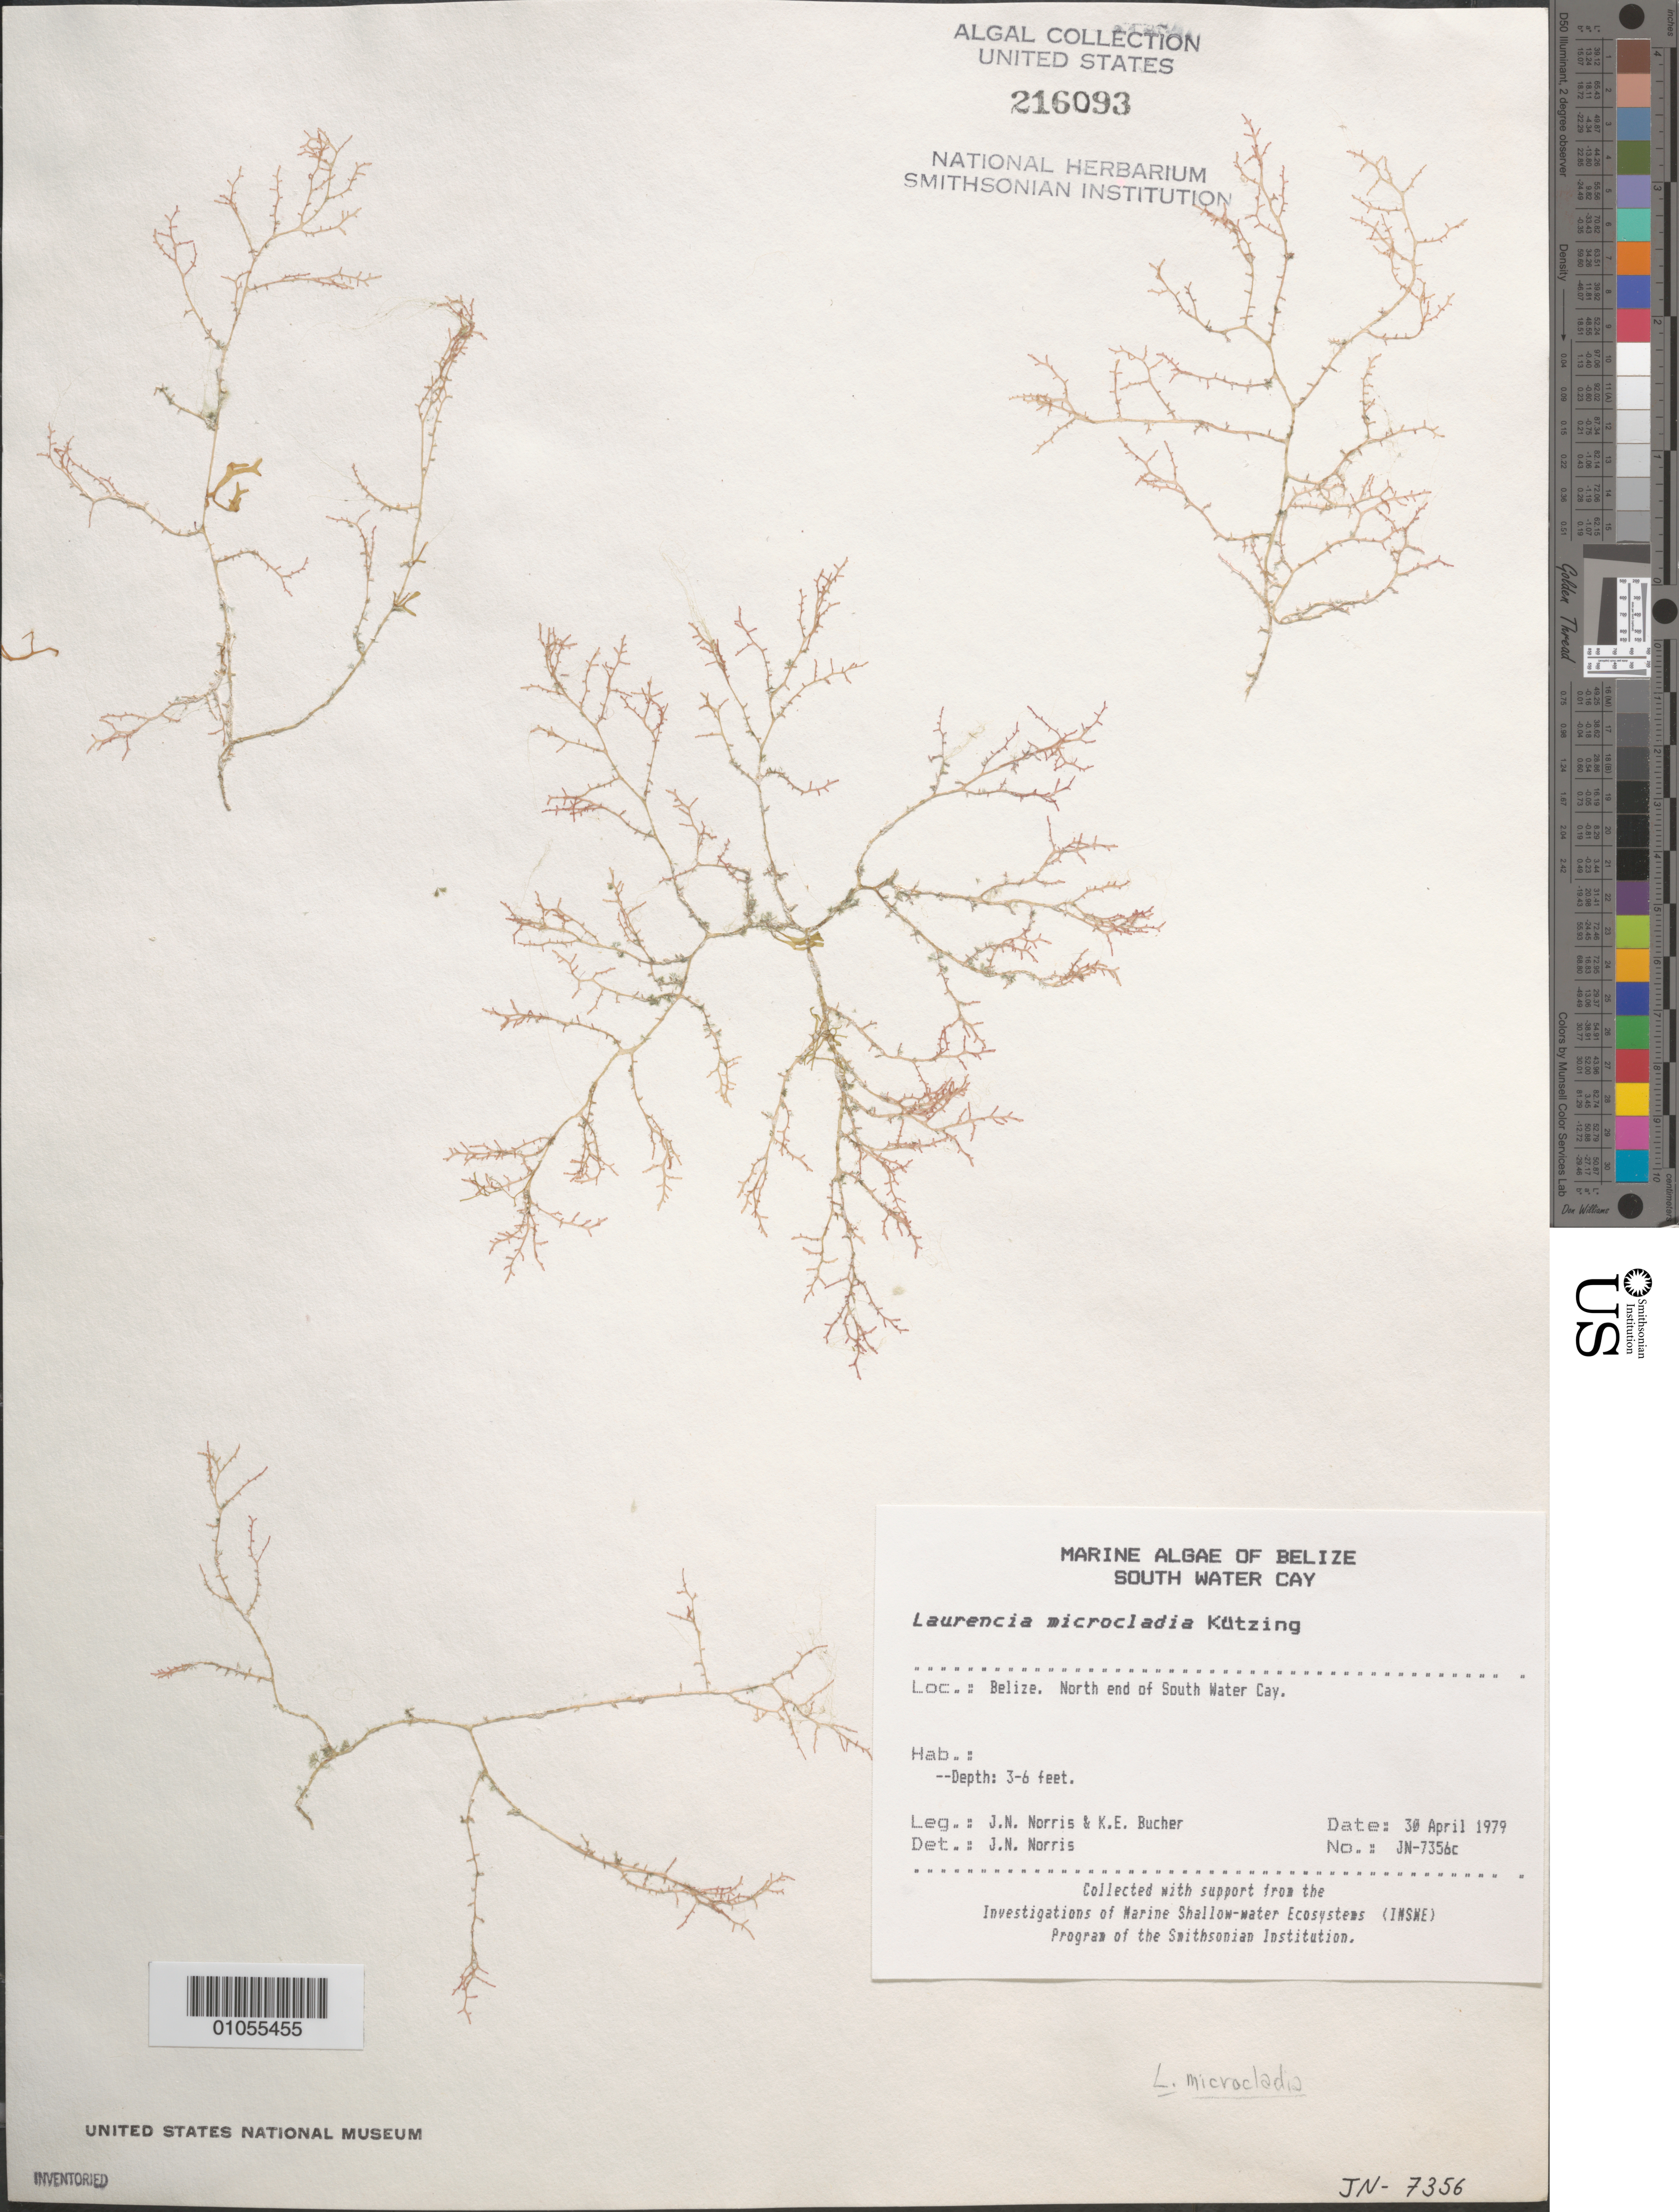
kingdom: Plantae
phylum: Rhodophyta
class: Florideophyceae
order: Ceramiales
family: Rhodomelaceae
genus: Laurencia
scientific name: Laurencia microcladia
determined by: Norris, James N.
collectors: J. N. Norris & K. E. Bucher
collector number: JN-7356C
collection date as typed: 30 Apr 1979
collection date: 1979-04-30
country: Belize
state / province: Stann Creek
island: South Water Cay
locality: North end of the cay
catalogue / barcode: US 216093